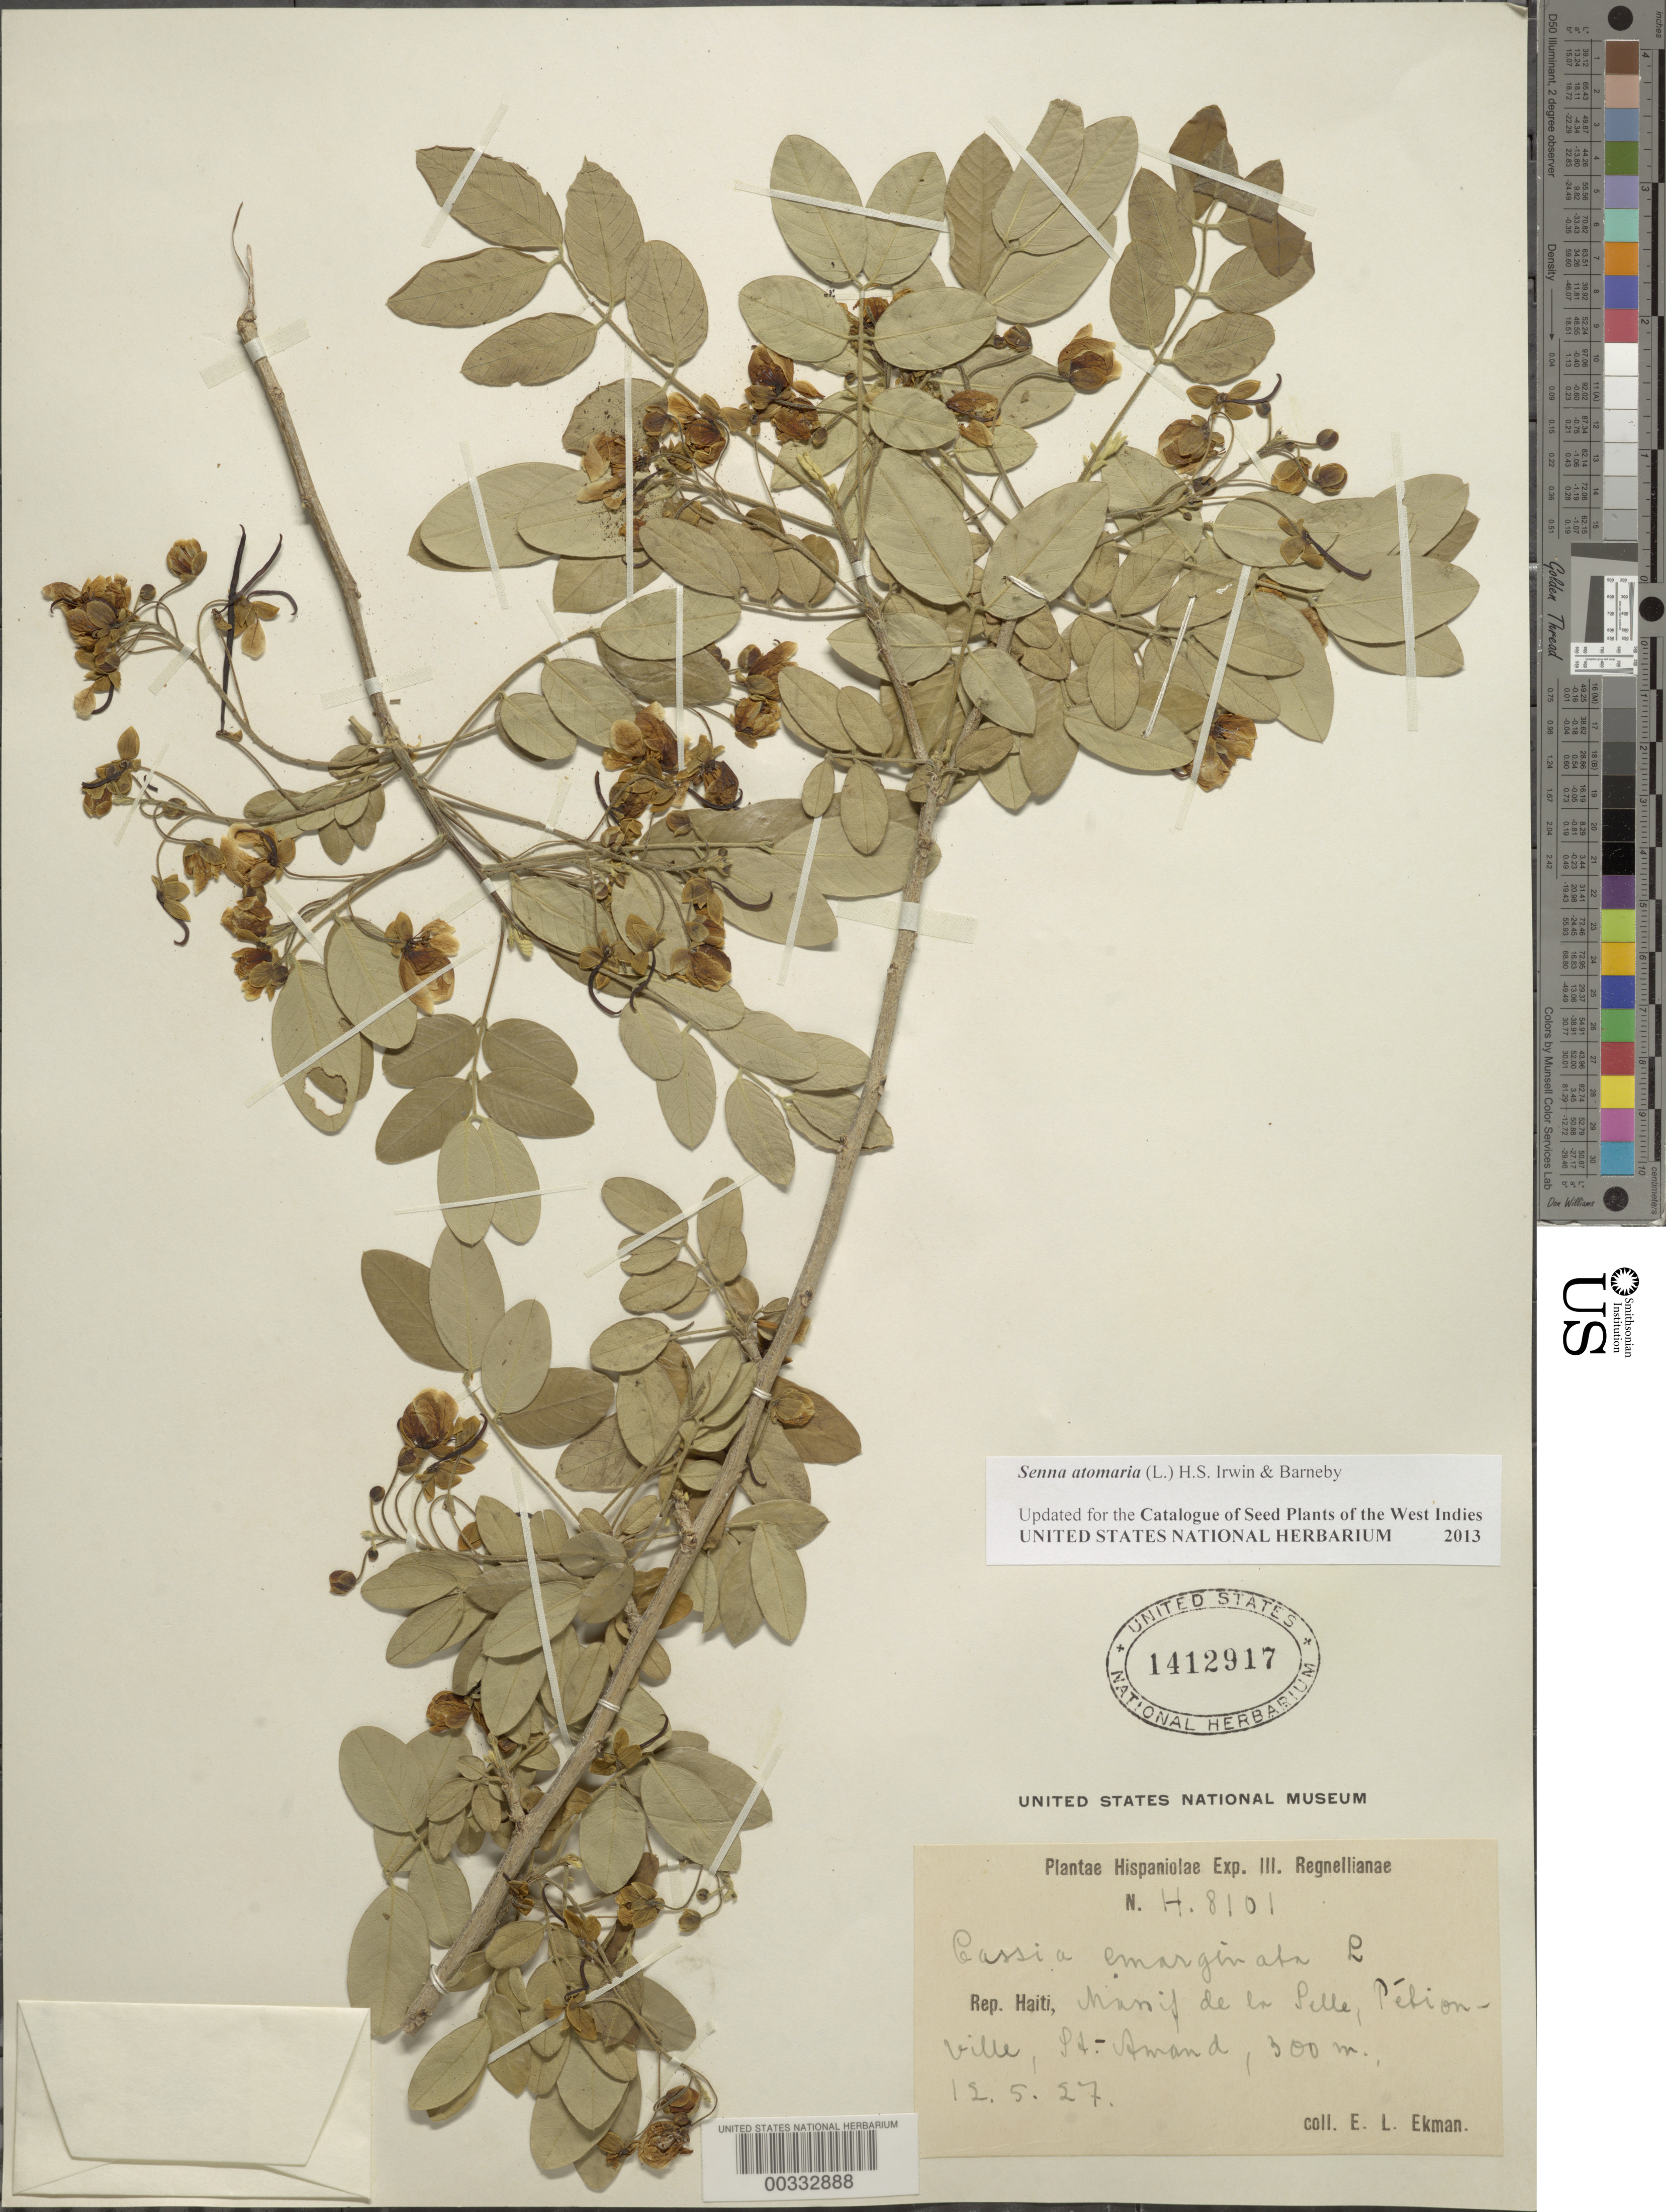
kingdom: Plantae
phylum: Tracheophyta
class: Magnoliopsida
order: Fabales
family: Fabaceae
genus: Senna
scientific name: Senna atomaria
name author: (L.) H.S. Irwin & Barneby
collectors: E. L. Ekman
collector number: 8101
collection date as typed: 12 May 1927 or 05 Dec 1927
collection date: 1927-05-12 or 1927-12-05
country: Haiti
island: Hispaniola Island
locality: Massif de la pelle, petionville, st. amand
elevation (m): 300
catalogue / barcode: US 1412917